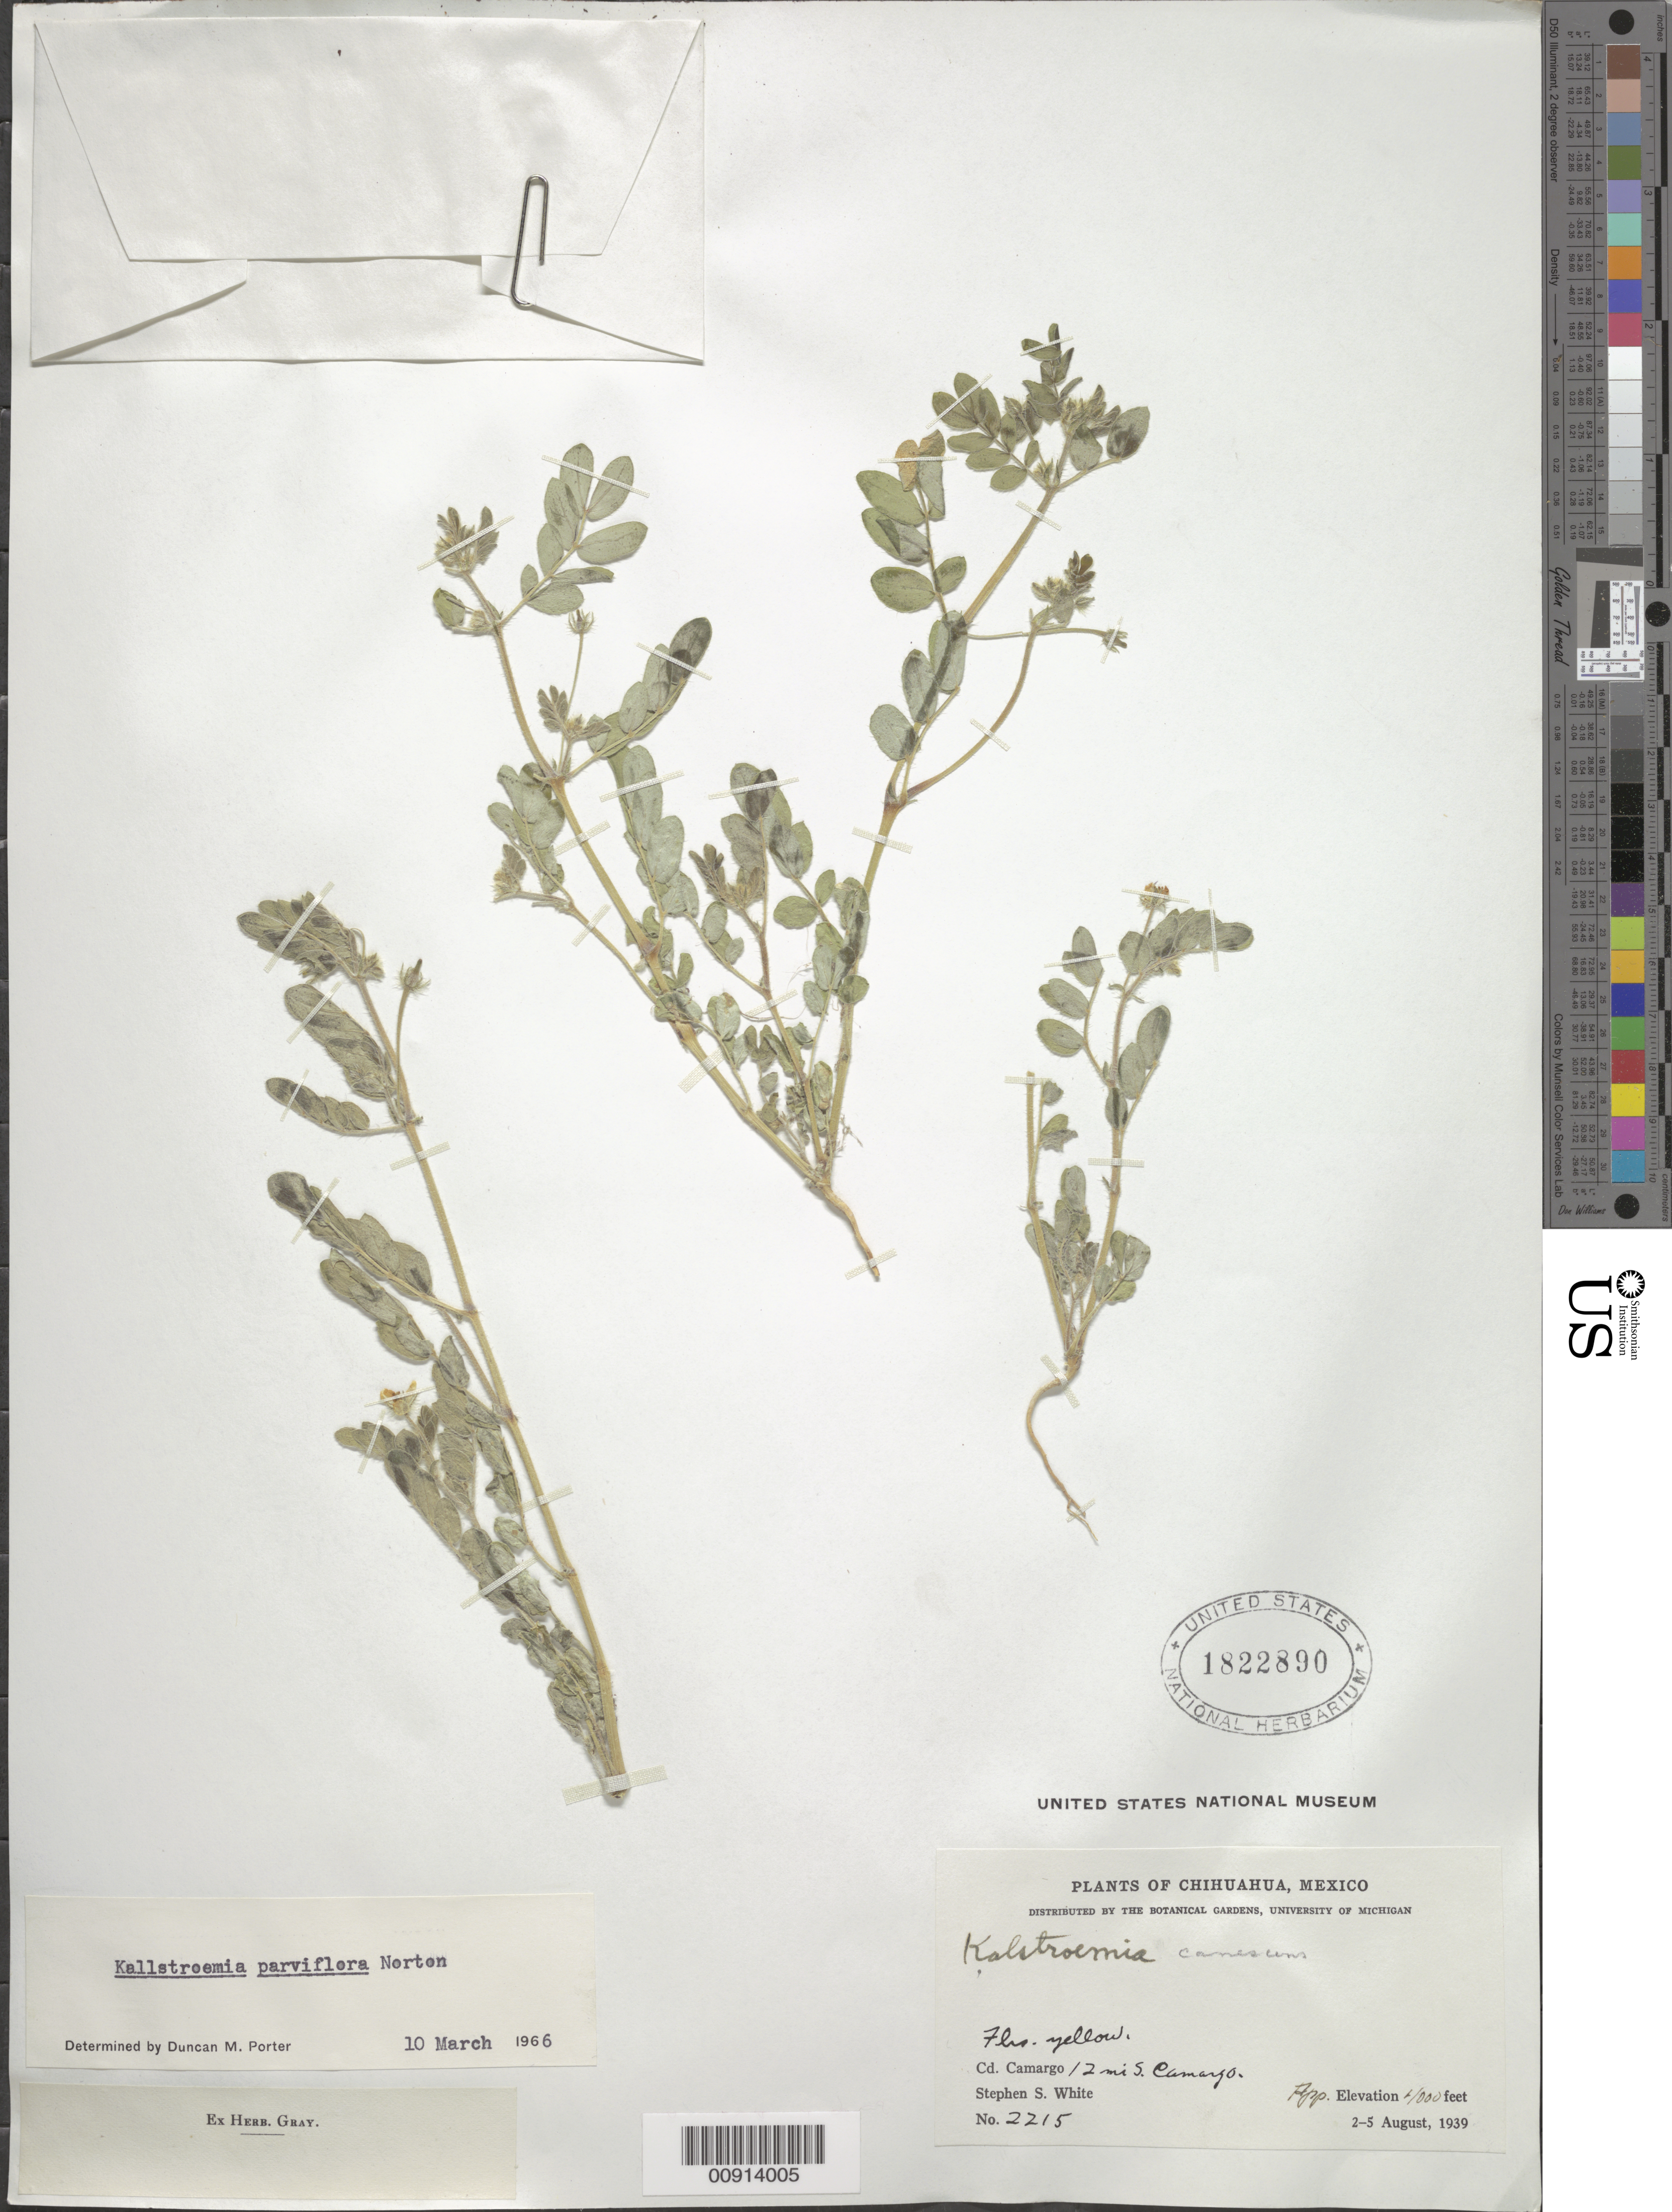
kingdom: Plantae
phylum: Tracheophyta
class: Magnoliopsida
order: Zygophyllales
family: Zygophyllaceae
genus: Kallstroemia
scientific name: Kallstroemia hirsutissima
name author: Vail in Small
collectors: S. S. White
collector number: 2215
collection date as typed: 02 Aug 1939 to 05 Aug 1939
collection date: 1939-08-02/1939-08-05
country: Mexico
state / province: Chihuahua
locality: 12 mi. S. Camargo, Chihuahua.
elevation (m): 1219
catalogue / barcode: US 1822890